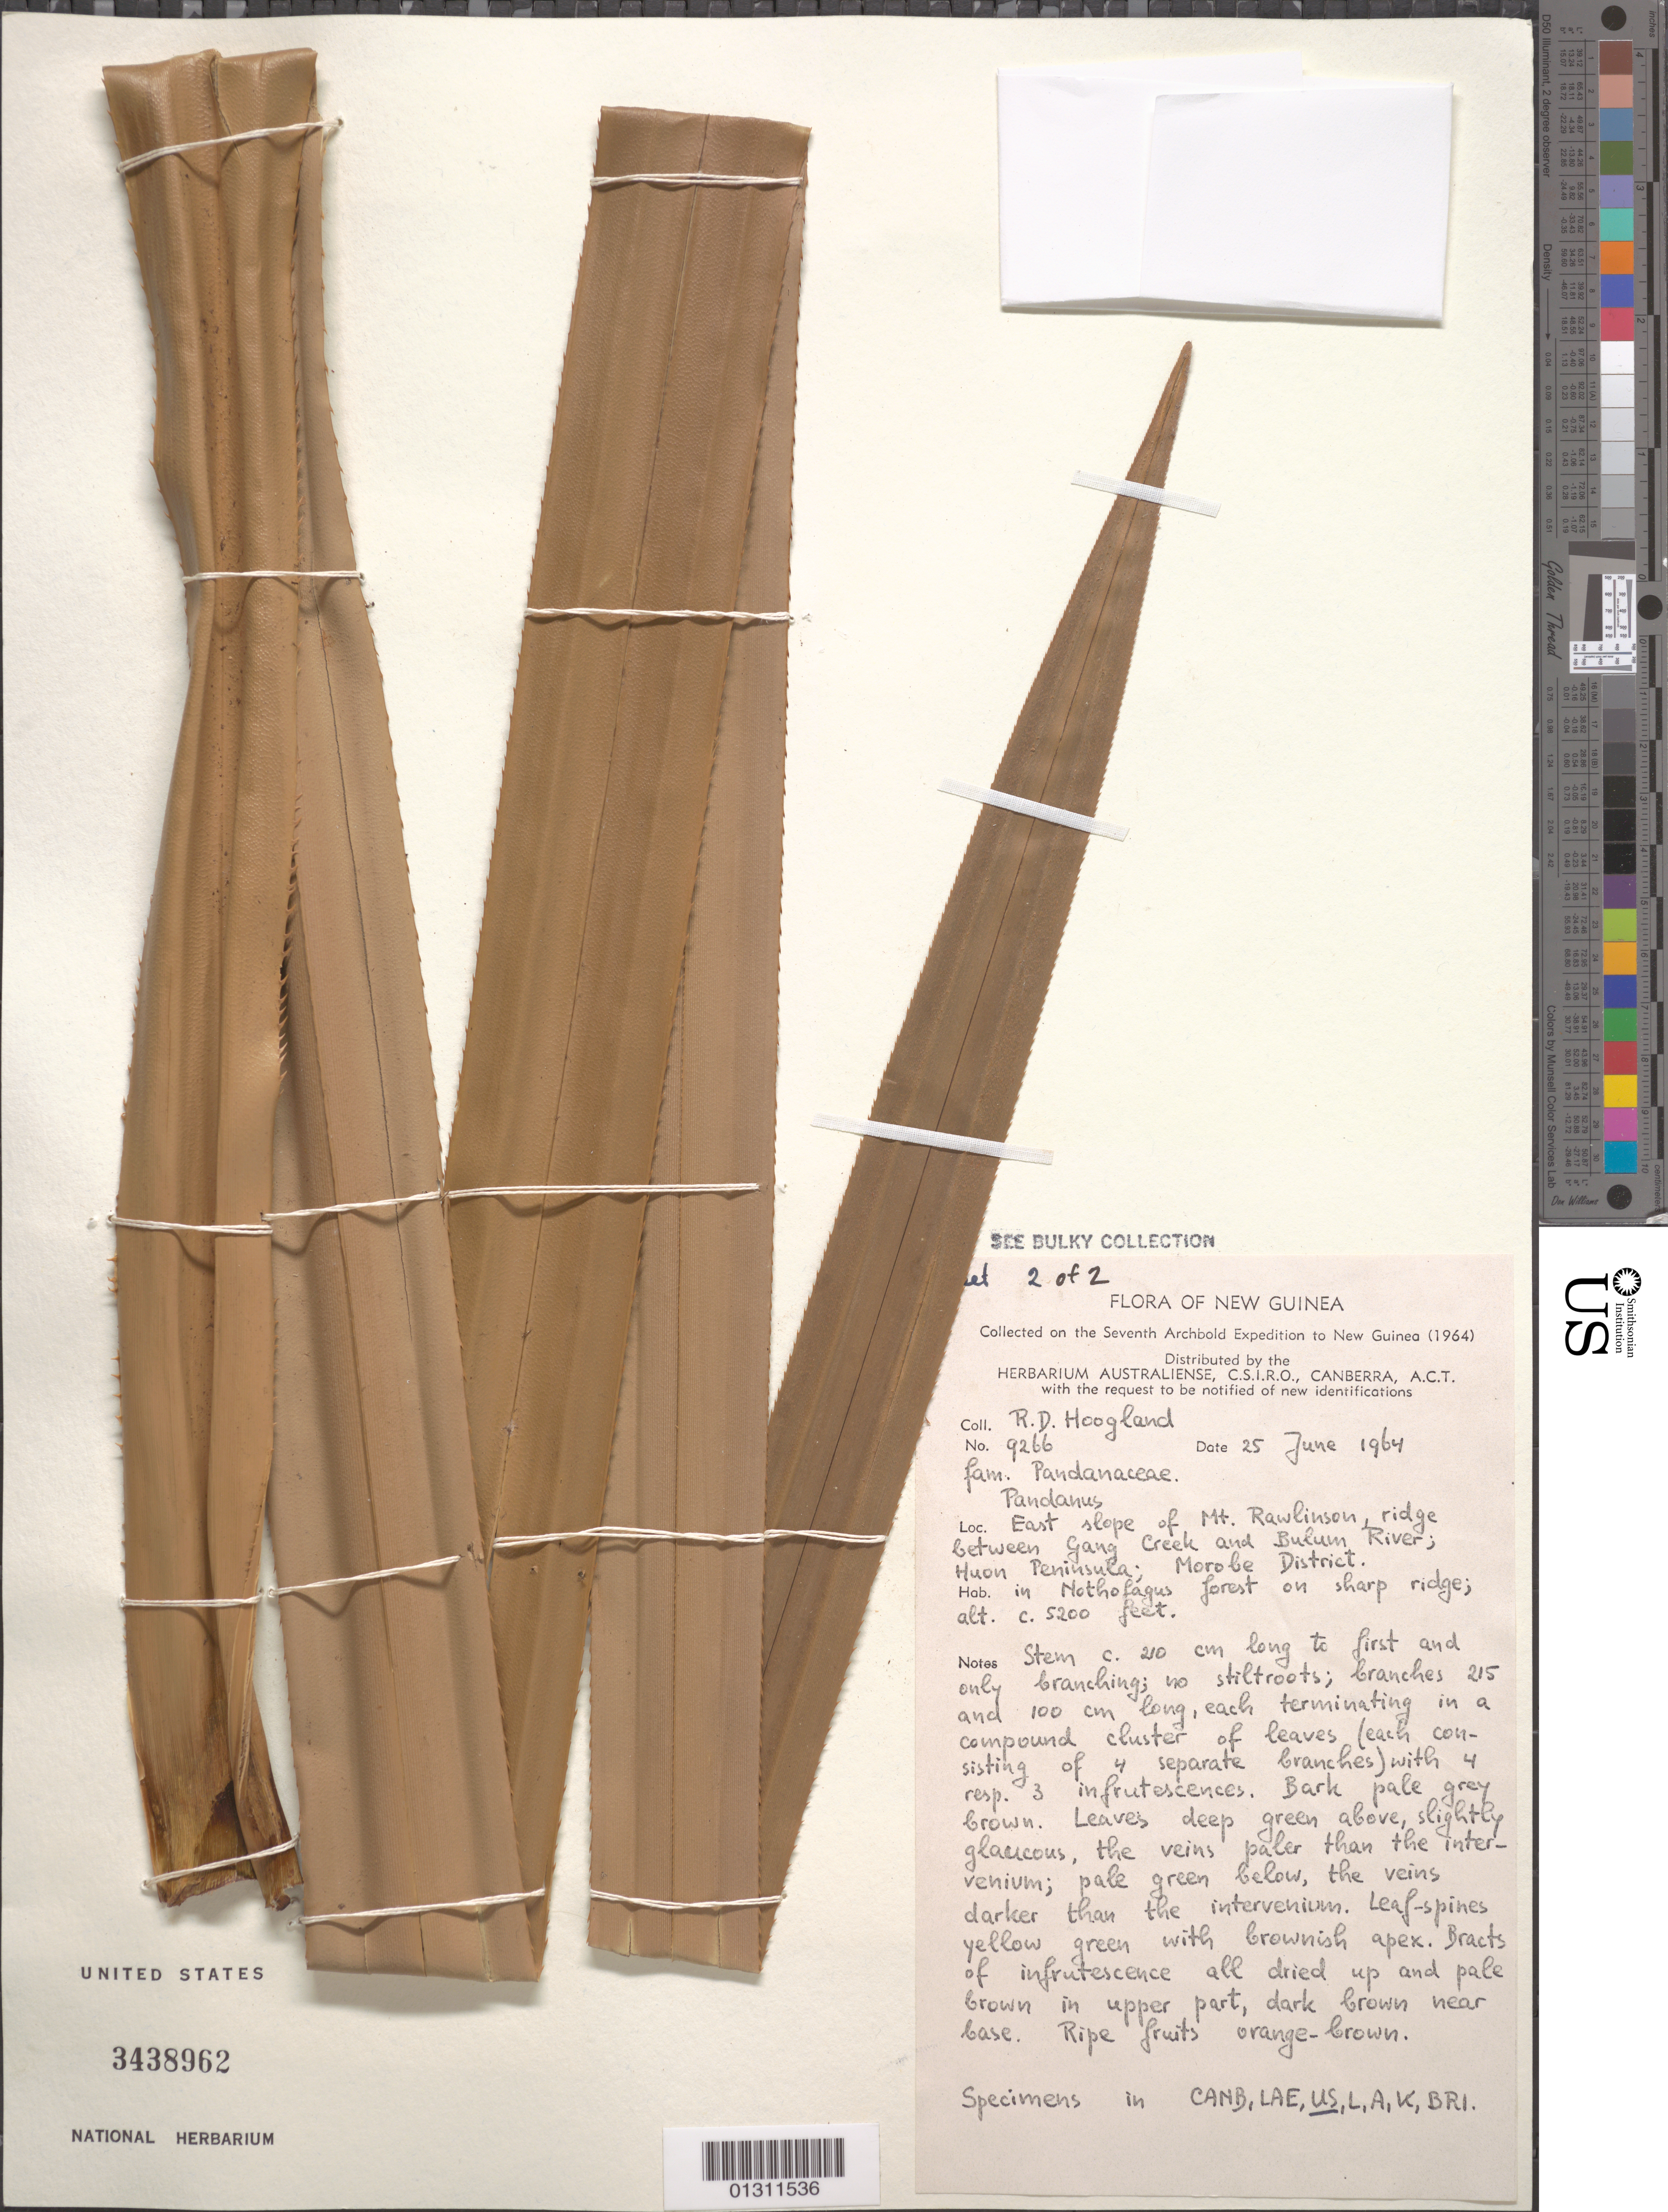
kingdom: Plantae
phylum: Tracheophyta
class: Liliopsida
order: Pandanales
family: Pandanaceae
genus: Pandanus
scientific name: Pandanus sp.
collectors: R. D. Hoogland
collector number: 9266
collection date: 1964-06-25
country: Papua New Guinea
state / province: Huon Peninsula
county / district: Morobe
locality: East slope of Mt. Rawlinson, ridge between Gang Creek and Bulum River. In Nothofagus forest on sharp ridge.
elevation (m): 1585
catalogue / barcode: US 3438962